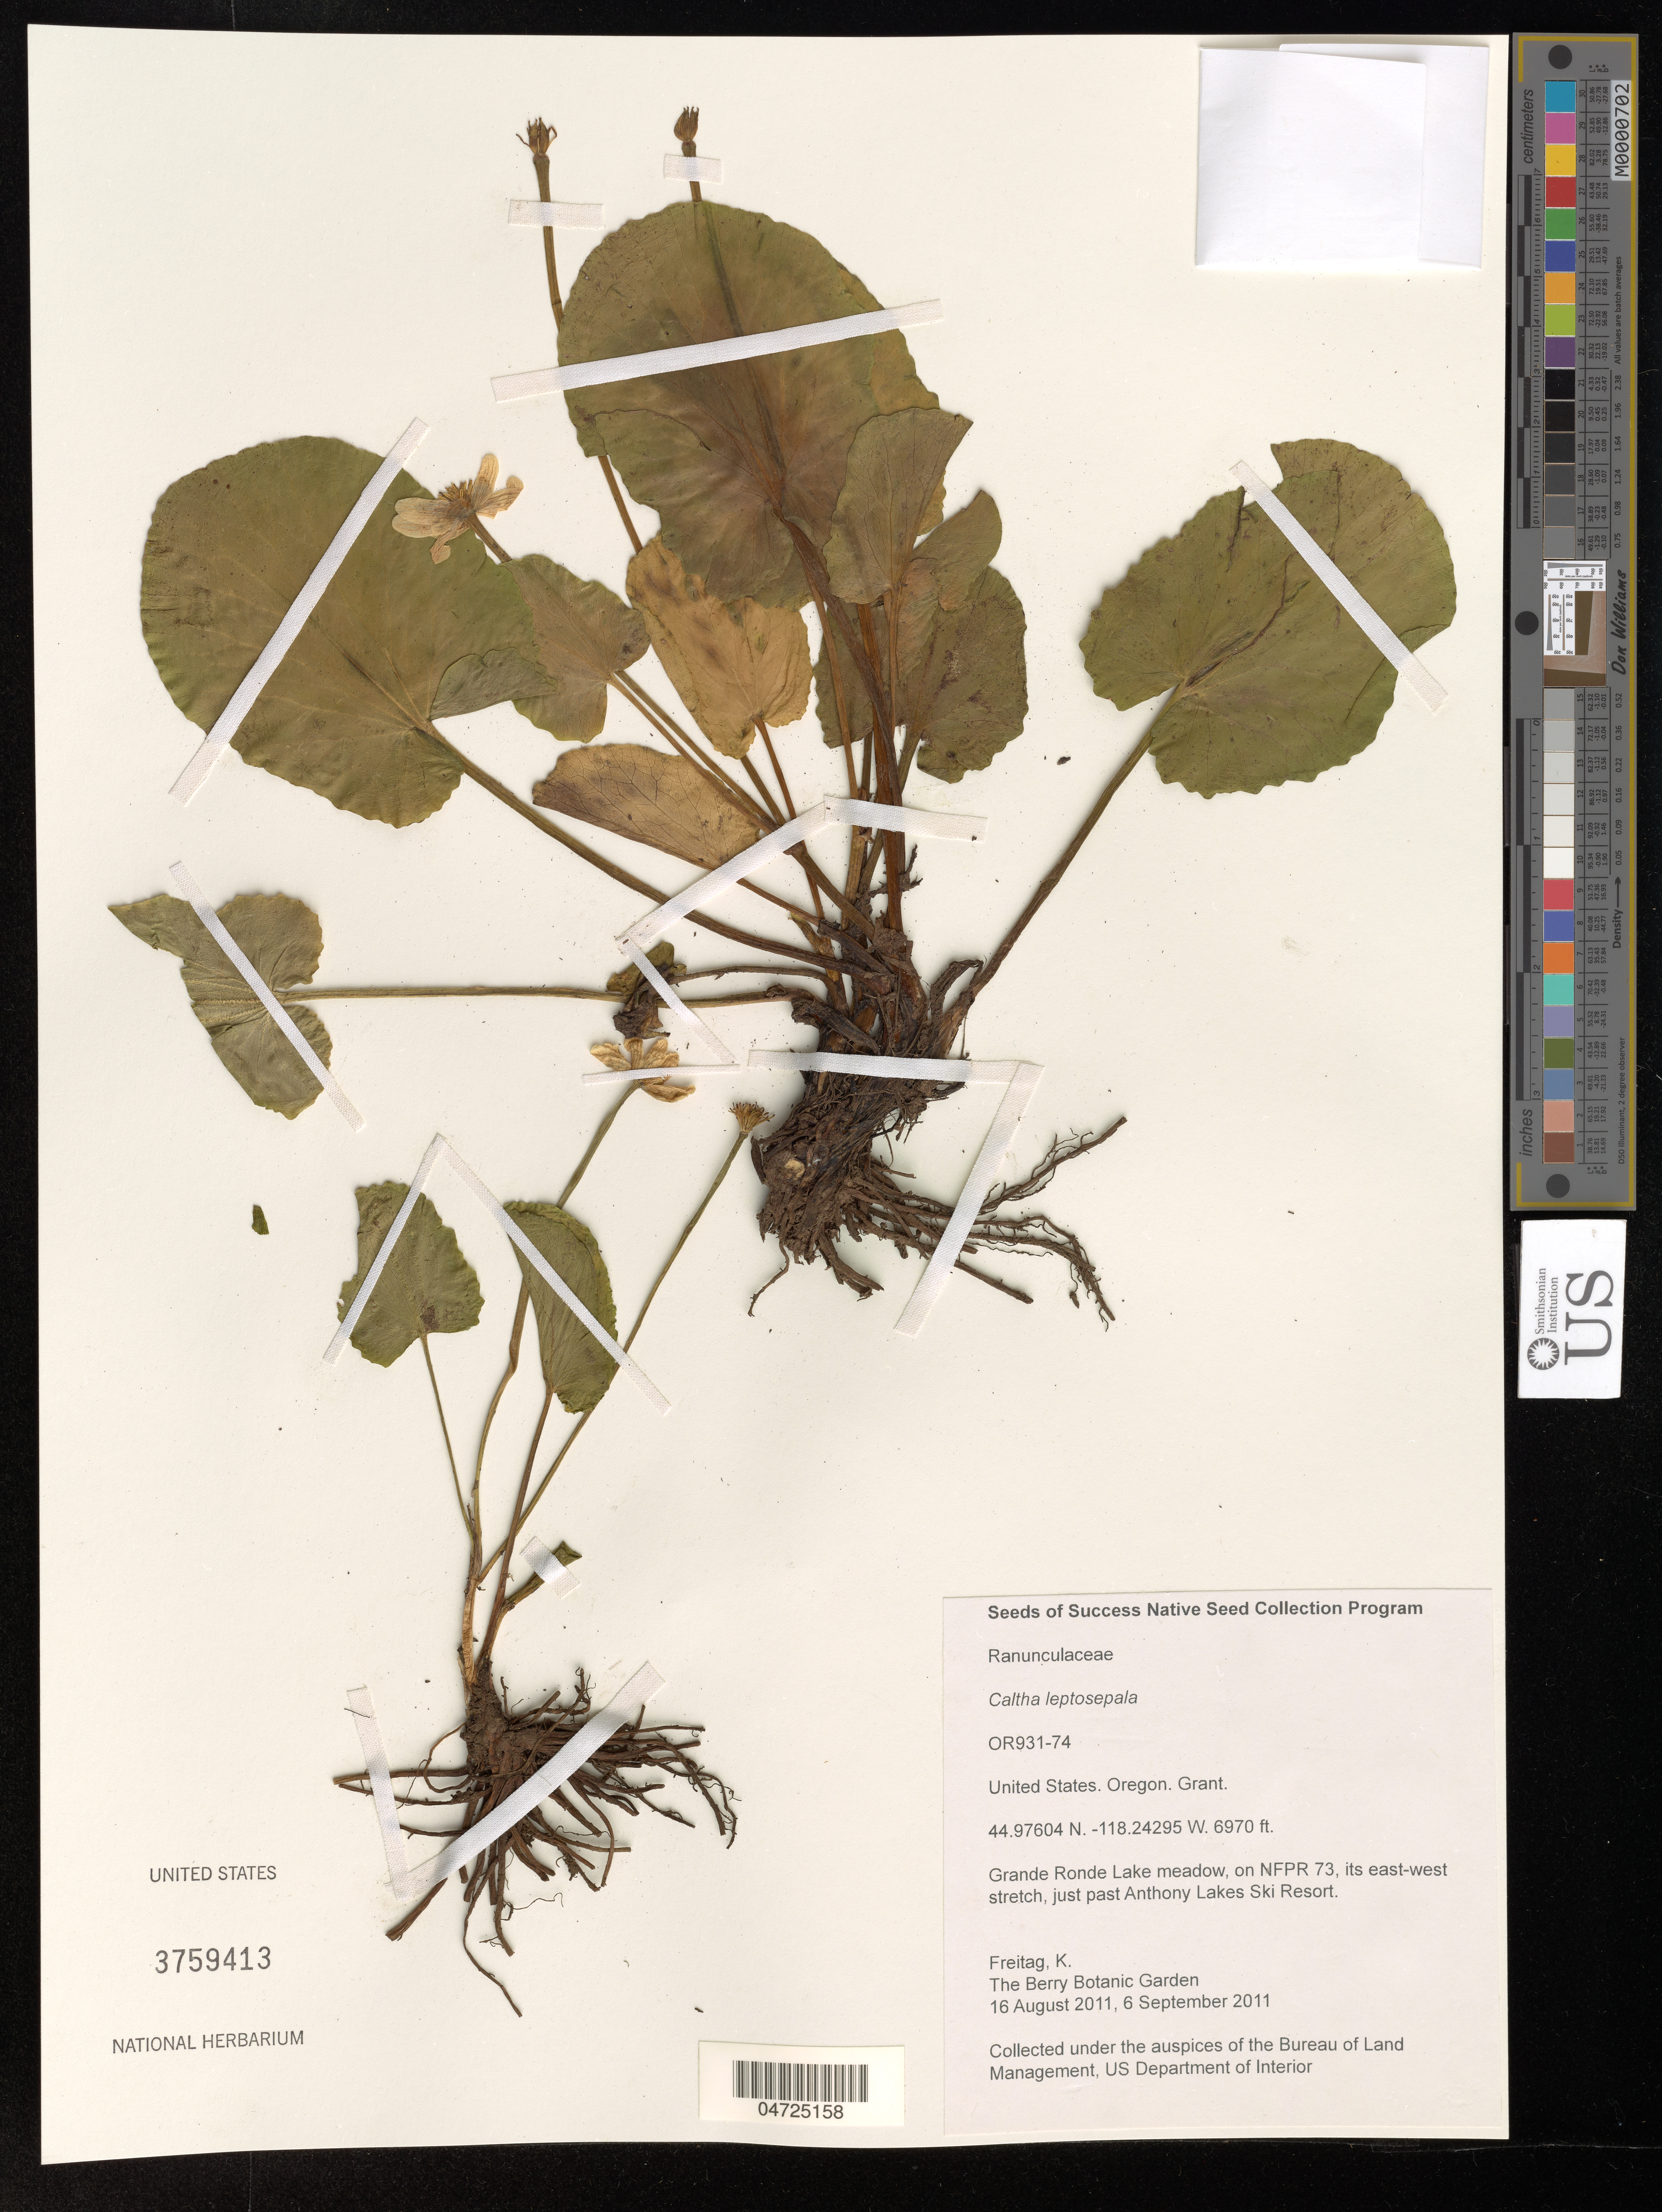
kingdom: Plantae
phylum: Tracheophyta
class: Magnoliopsida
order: Ranunculales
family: Ranunculaceae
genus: Caltha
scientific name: Caltha leptosepala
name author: DC.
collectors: K. Freitag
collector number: OR931-74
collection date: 2011-08-16/2011-09-06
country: United States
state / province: Oregon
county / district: Grant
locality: Grant. Grande Ronde Lake meadow, on NFPR 73, its east-west stretch, just past Anthony Lakes Ski Resort.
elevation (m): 2124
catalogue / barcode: US 3759413